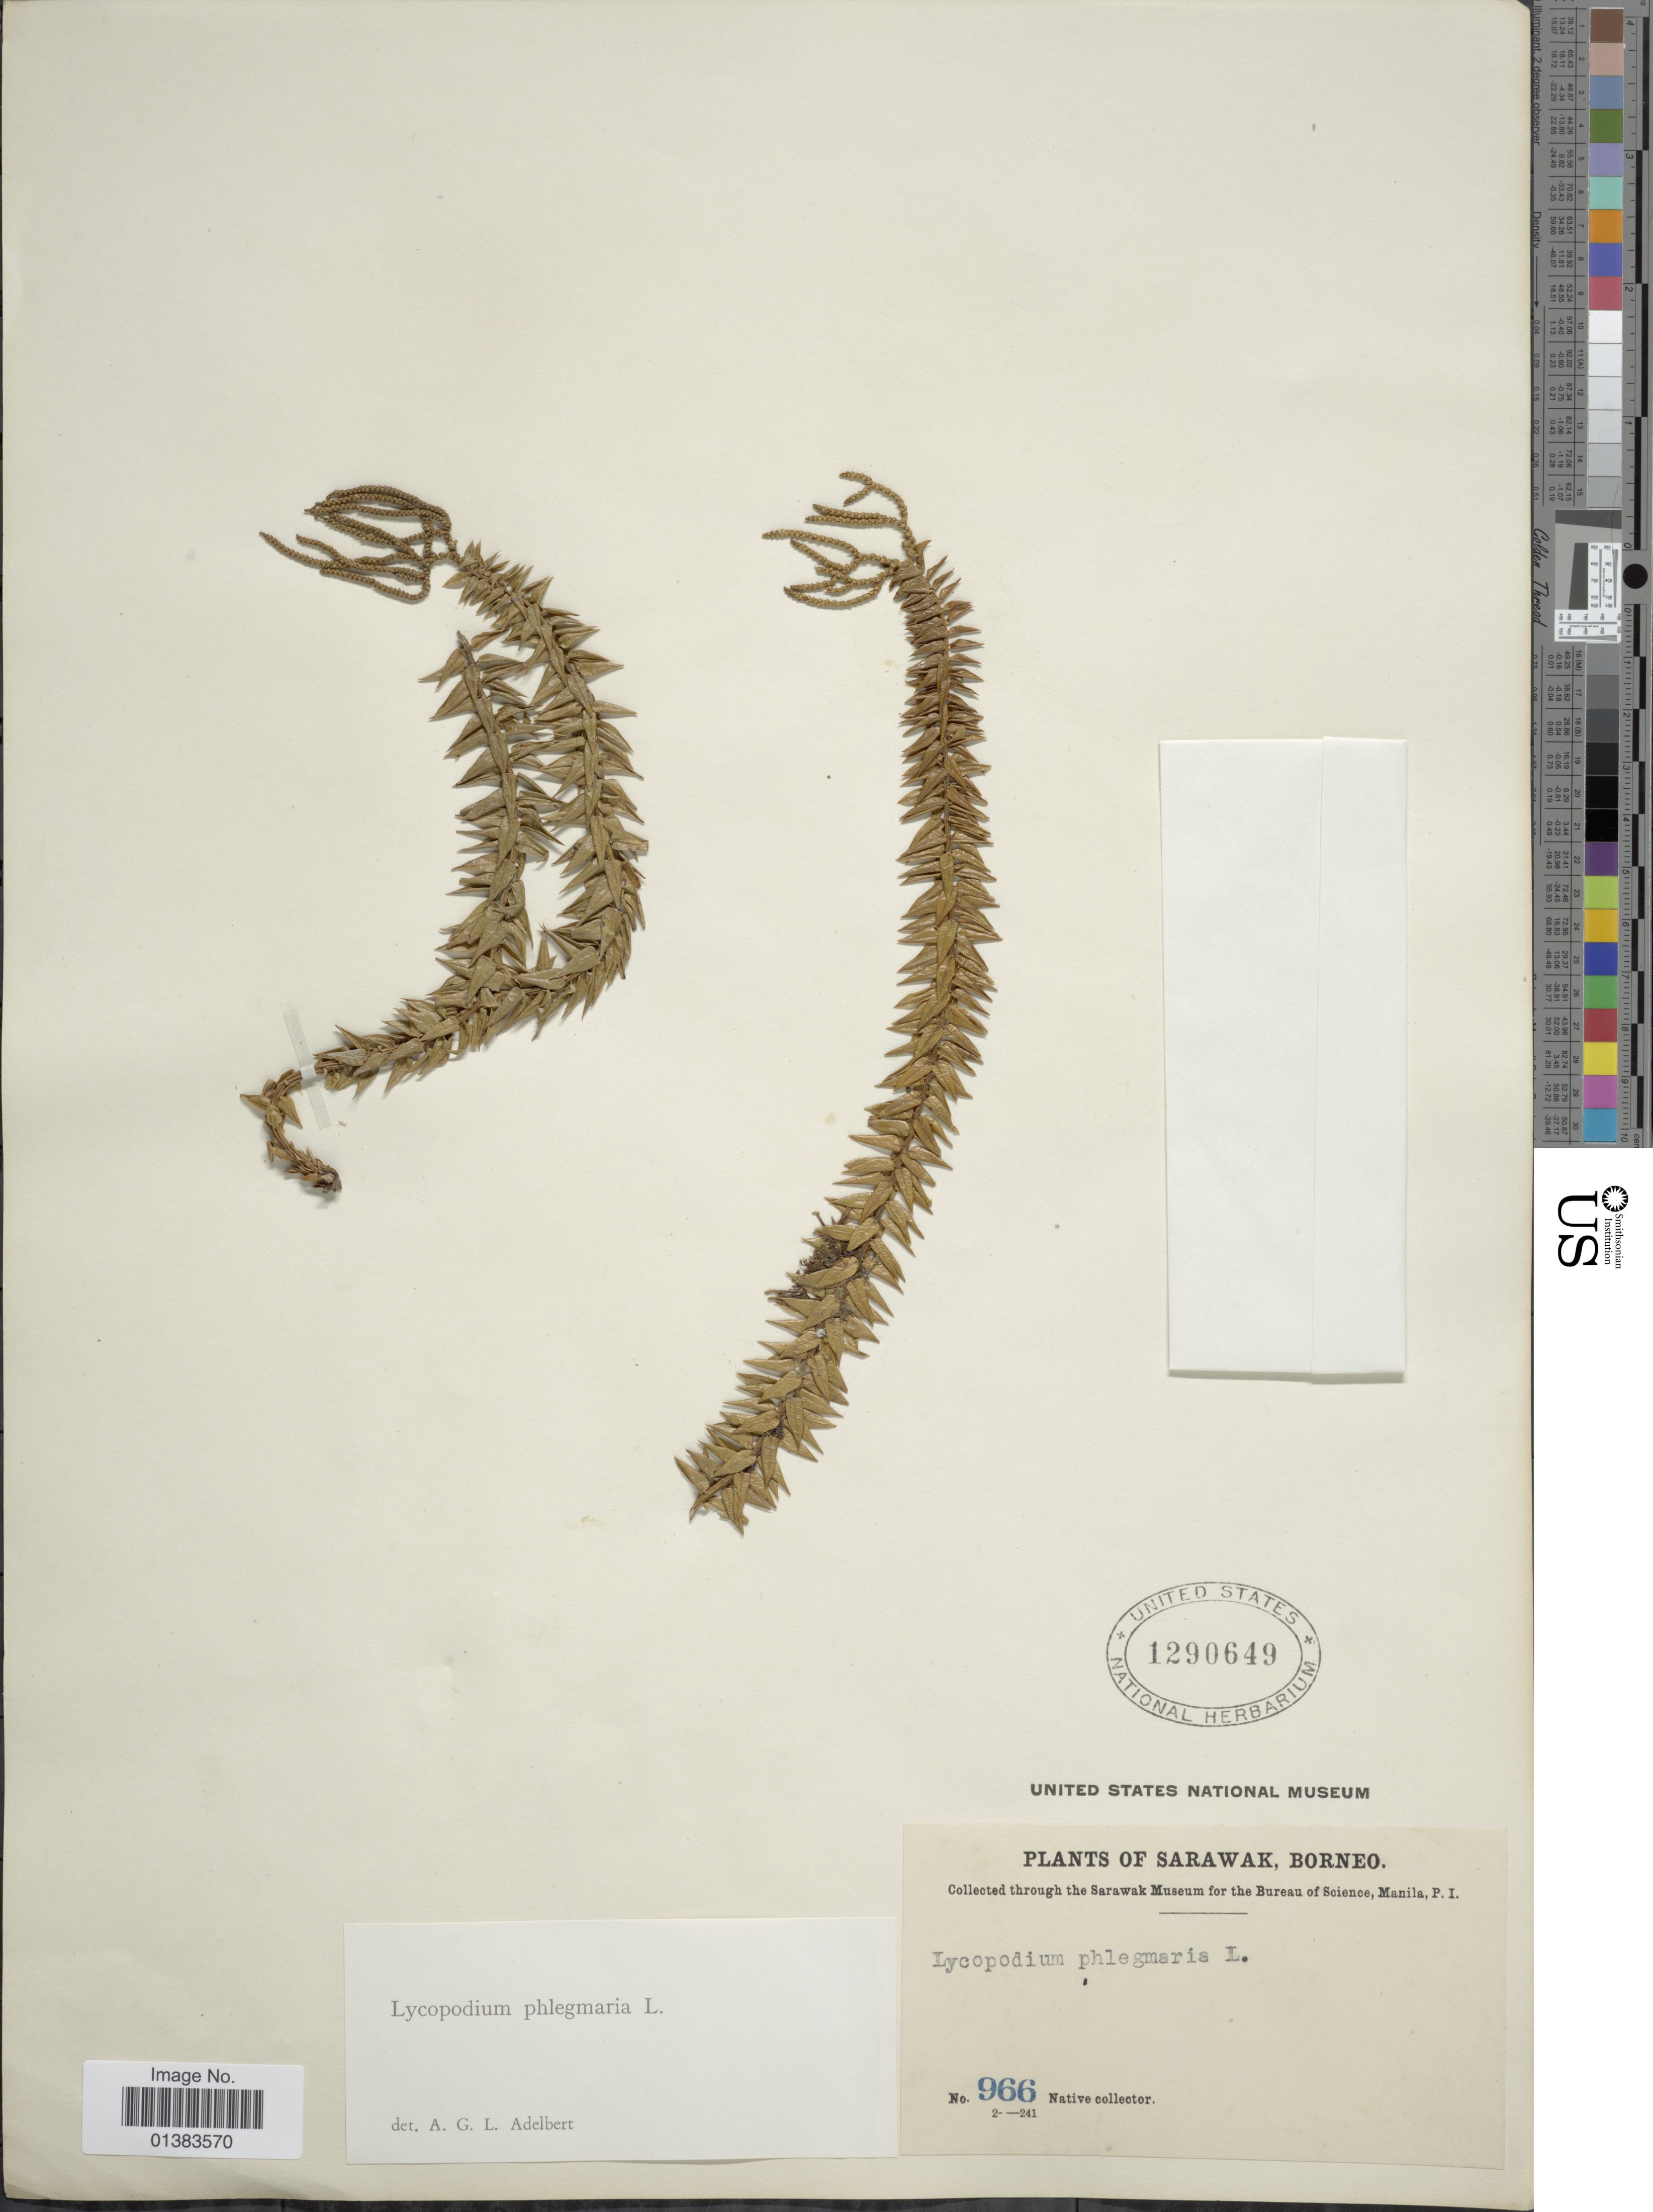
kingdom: Plantae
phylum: Tracheophyta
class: Lycopodiopsida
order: Lycopodiales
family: Lycopodiaceae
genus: Phlegmariurus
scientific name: Phlegmariurus phlegmaria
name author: (L.) Holub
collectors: Native collector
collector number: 966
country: Malaysia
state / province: Sarawak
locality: Borneo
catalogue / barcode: US 1290649